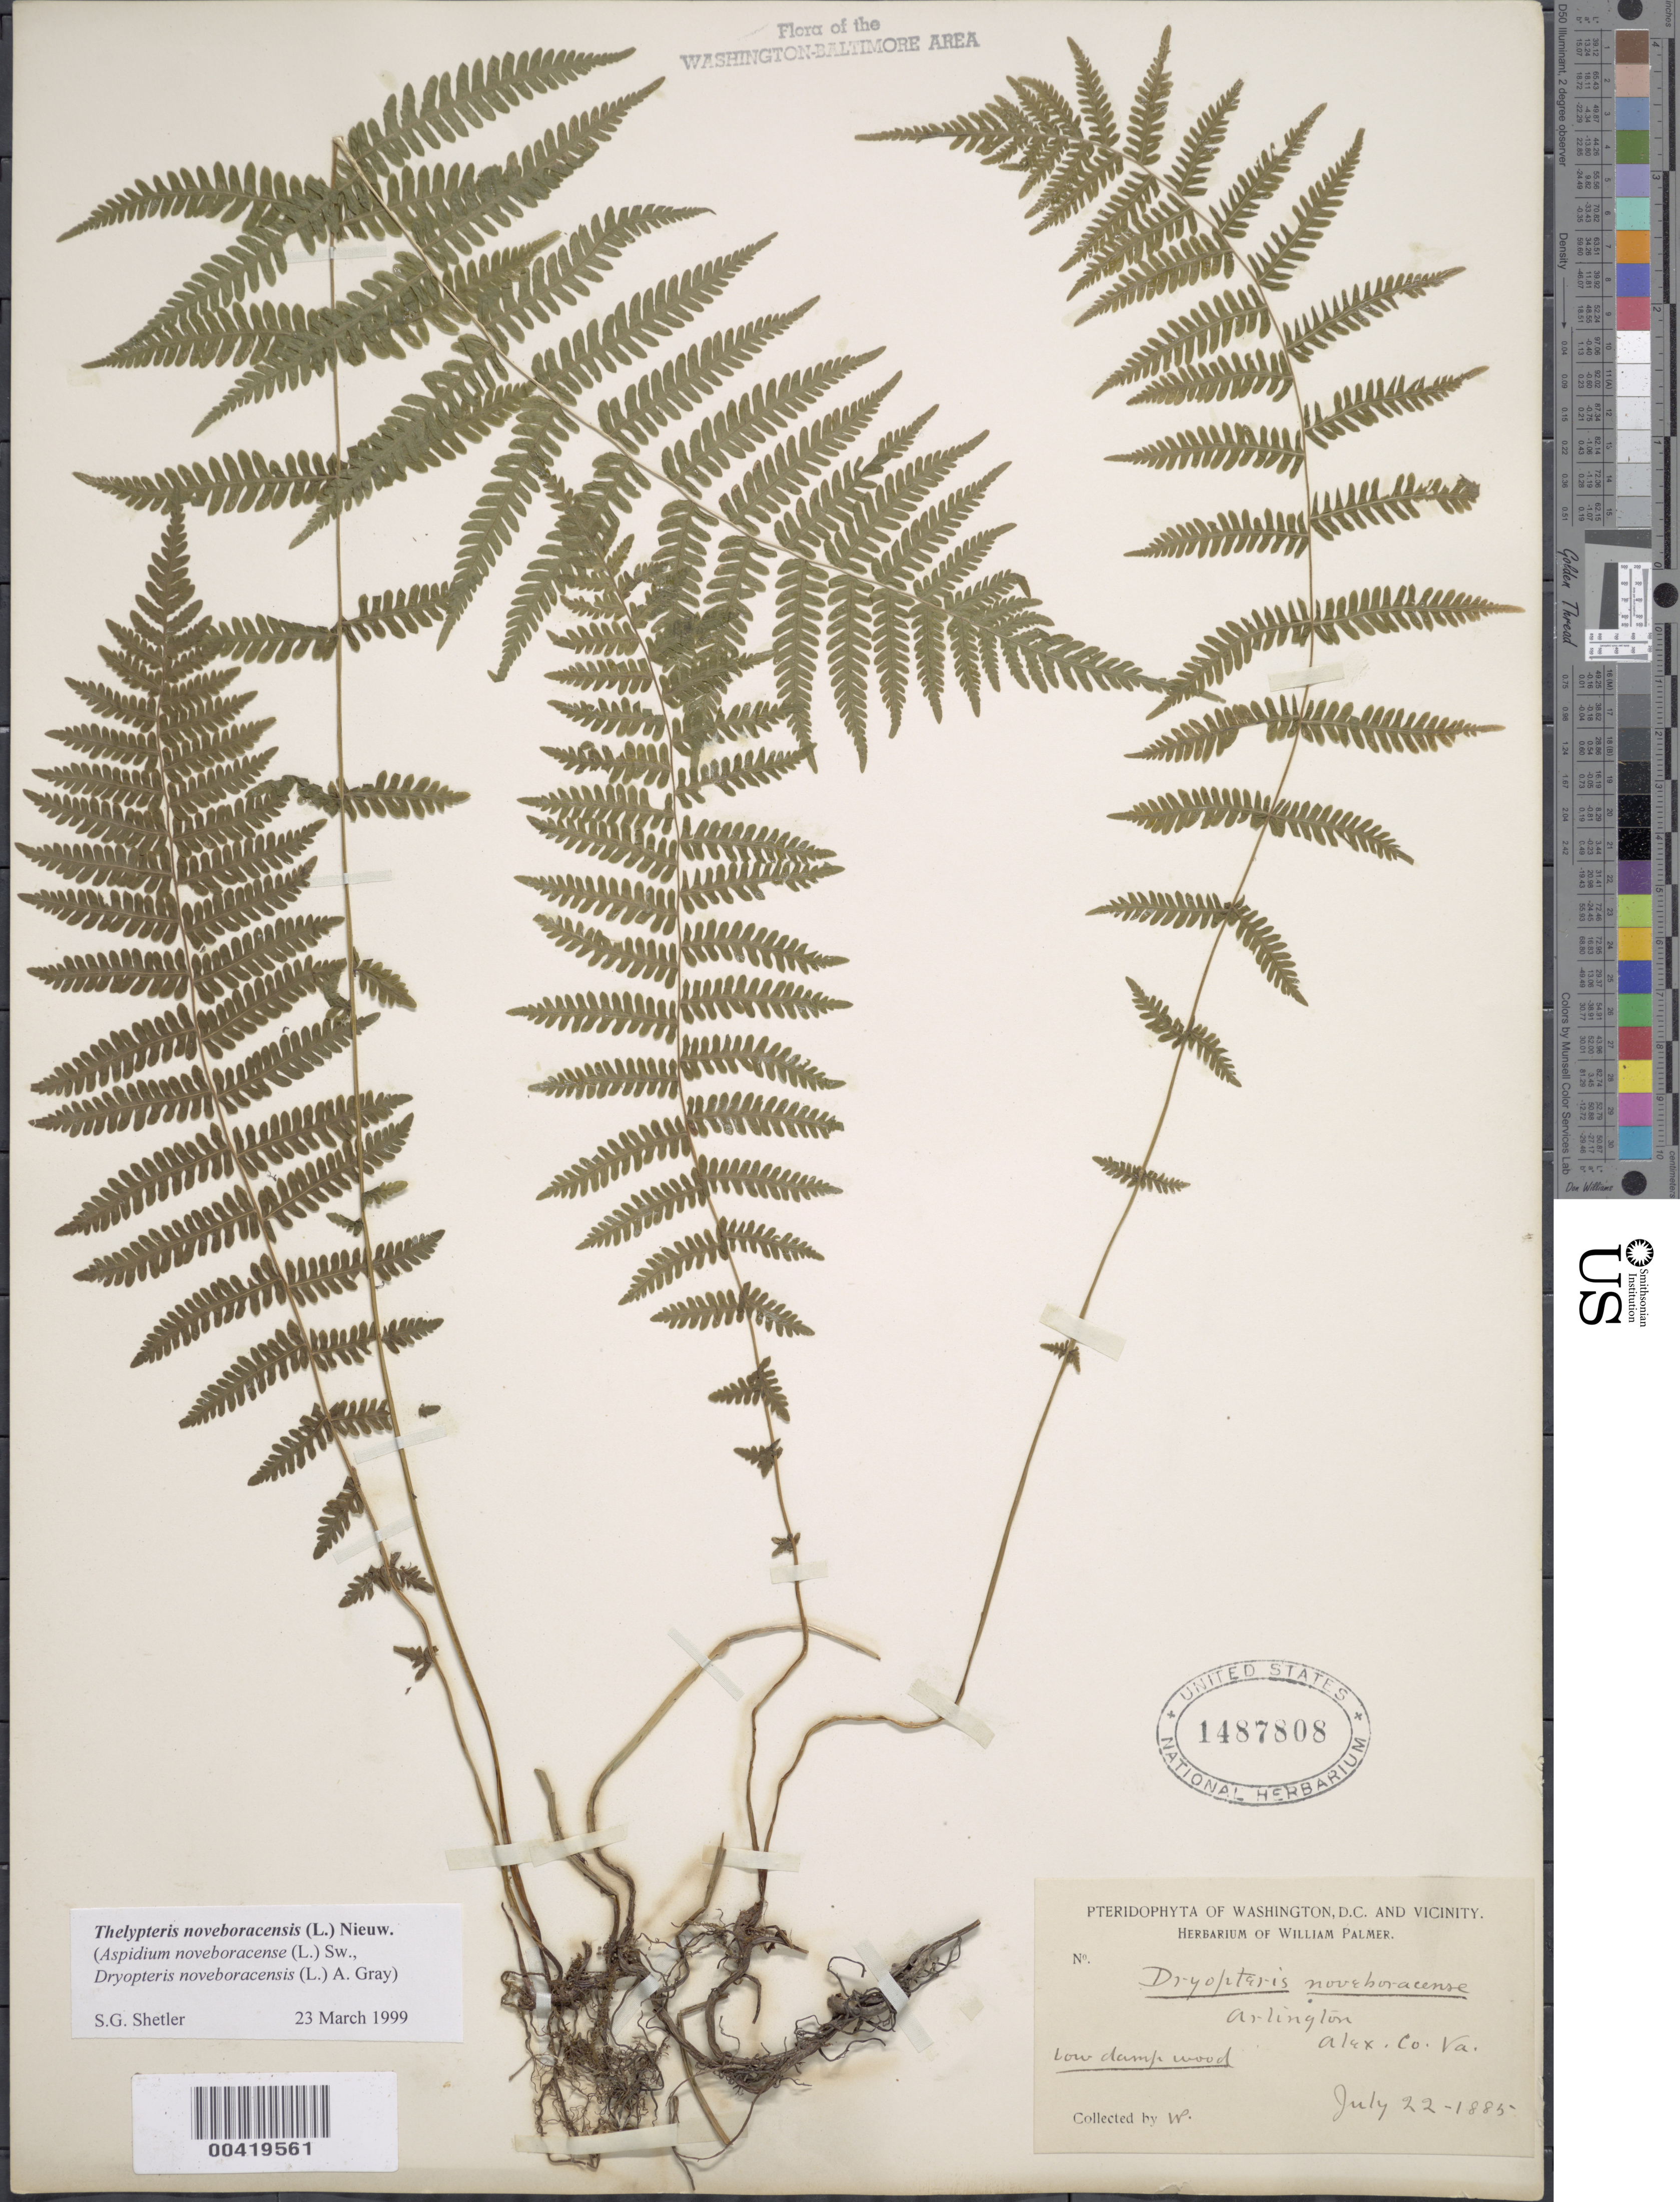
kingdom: Plantae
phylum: Tracheophyta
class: Polypodiopsida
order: Polypodiales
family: Thelypteridaceae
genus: Parathelypteris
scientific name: Parathelypteris noveboracensis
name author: (L.) Ching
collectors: W. Palmer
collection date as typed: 22 Jul 1885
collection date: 1885-07-22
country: United States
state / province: Virginia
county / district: Arlington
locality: Arlington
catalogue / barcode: US 1487808